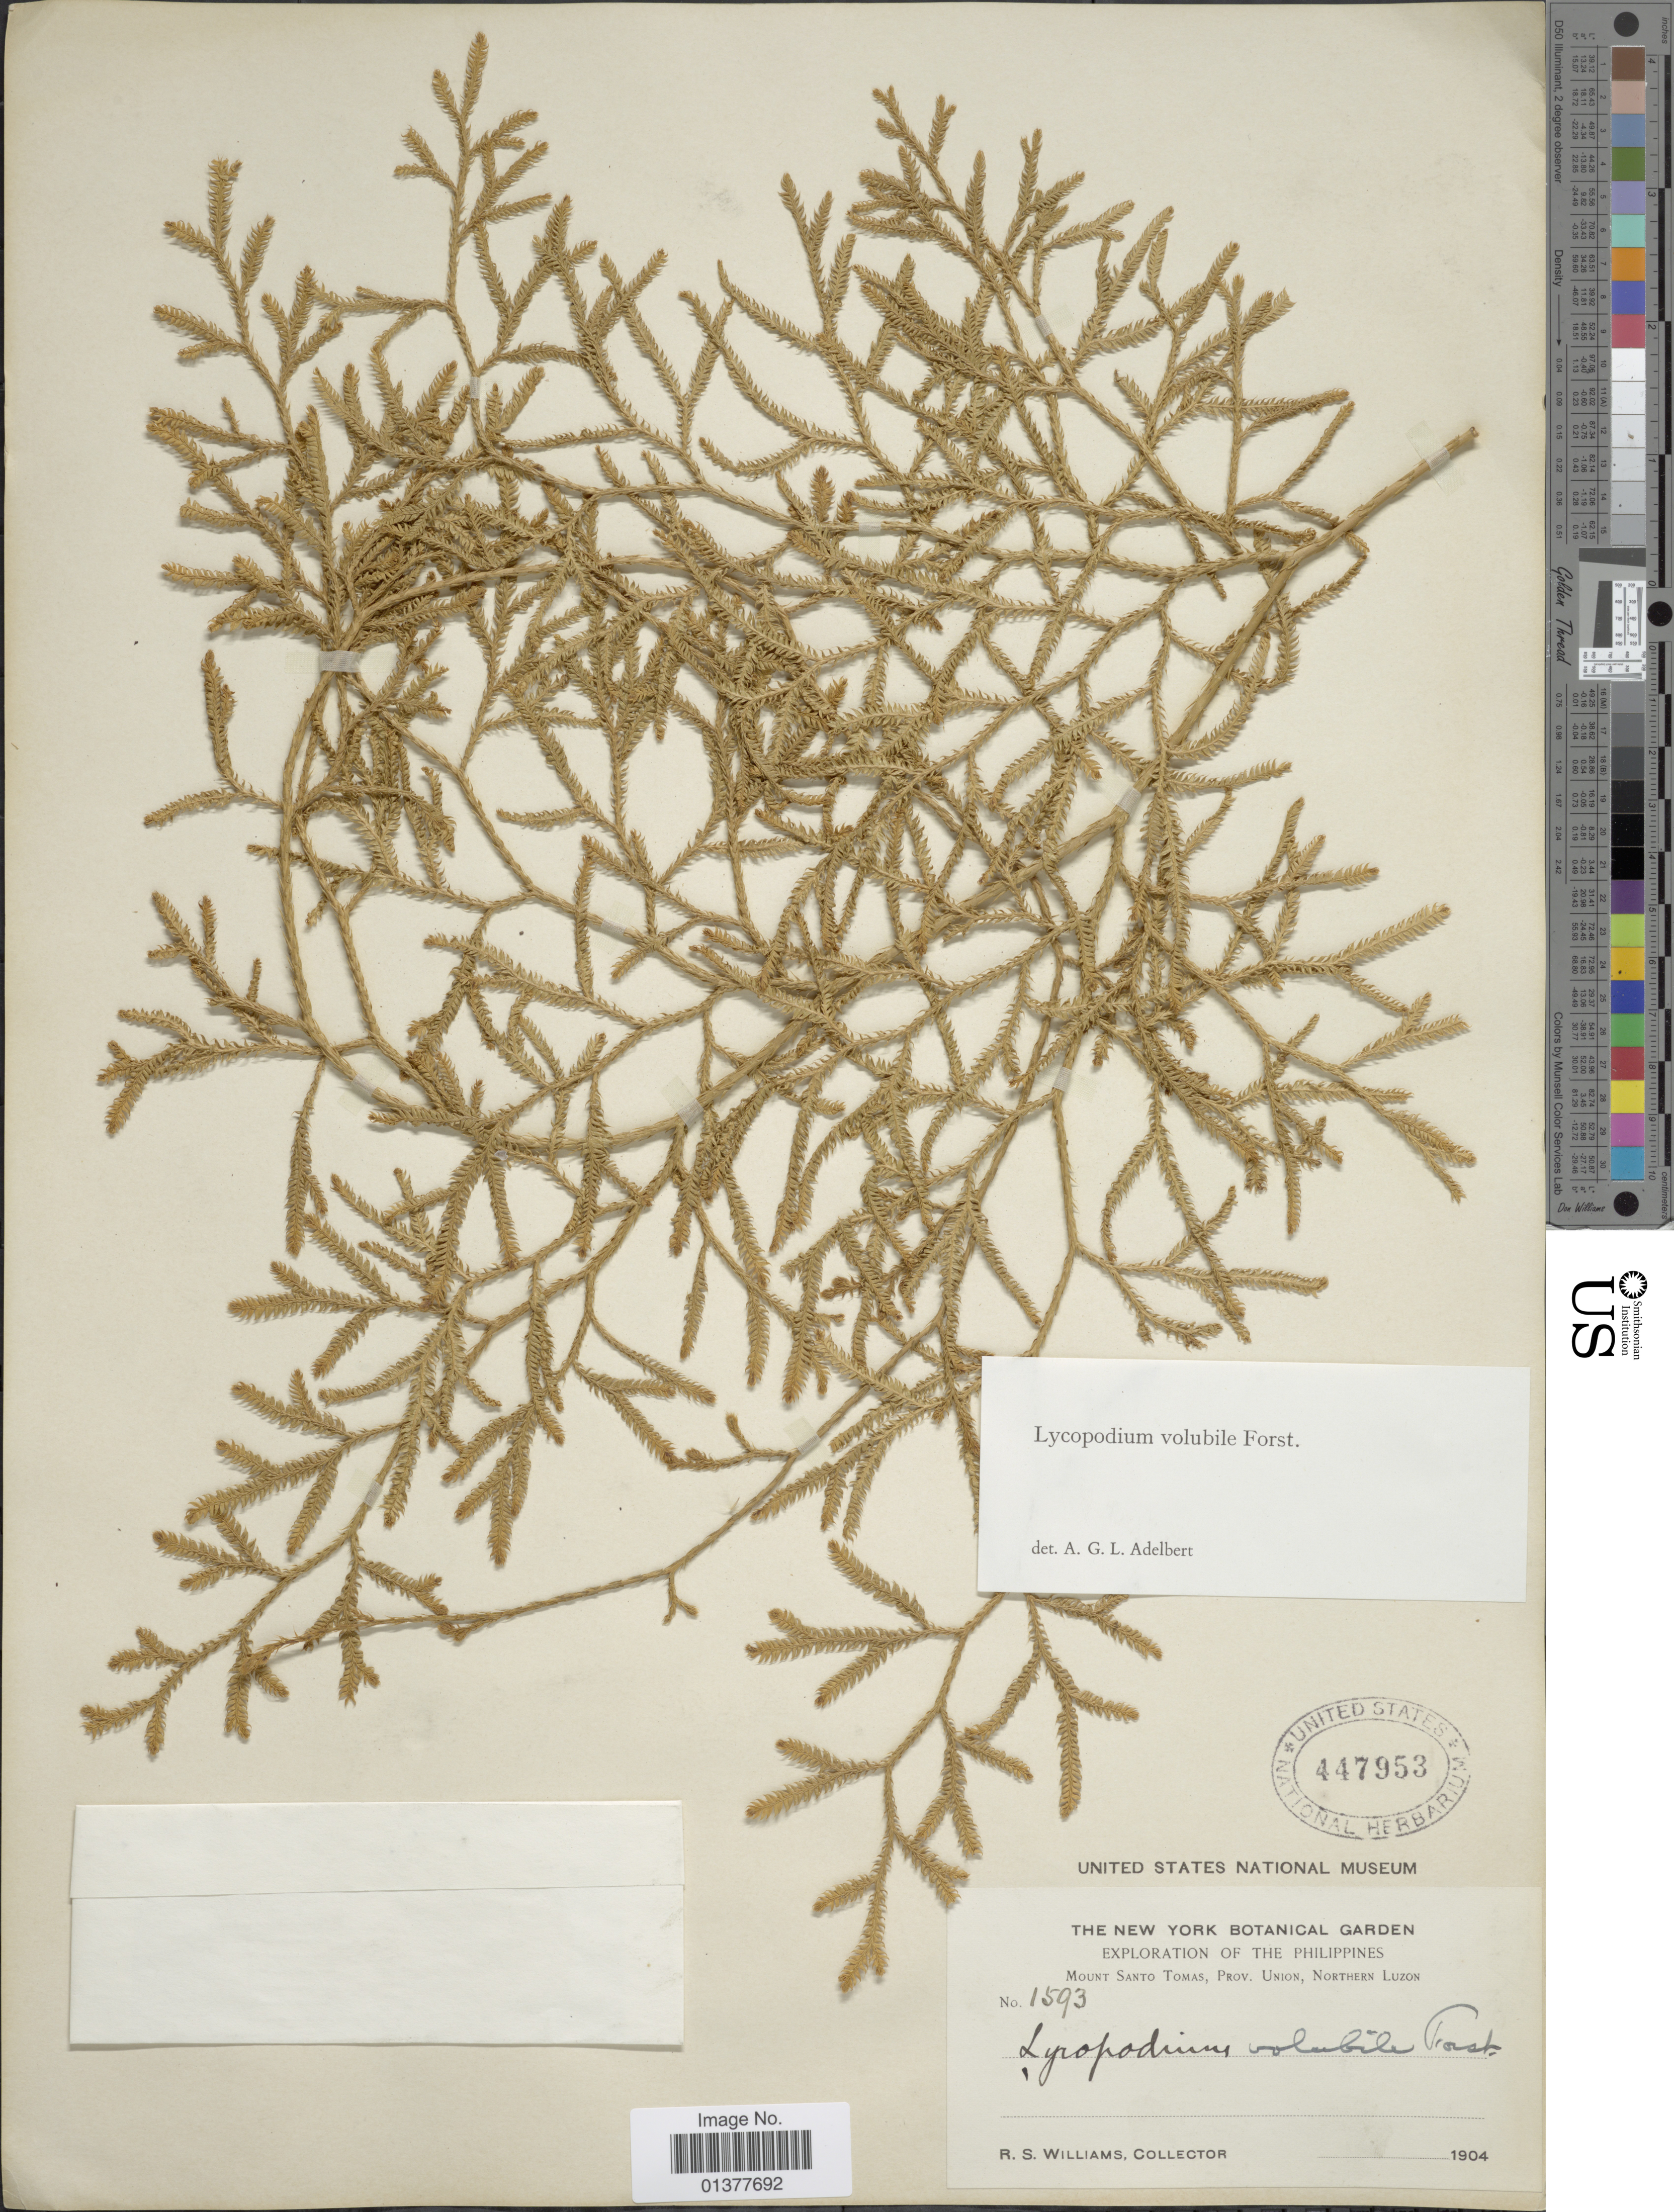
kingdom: Plantae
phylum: Tracheophyta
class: Lycopodiopsida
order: Lycopodiales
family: Lycopodiaceae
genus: Pseudodiphasium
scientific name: Pseudodiphasium volubile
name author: (G. Forst.) Holub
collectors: R. S. Williams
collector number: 1593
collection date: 1904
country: Philippines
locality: Mount Santo Tomas, Prov. Unio, Northern Luzon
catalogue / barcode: US 447953